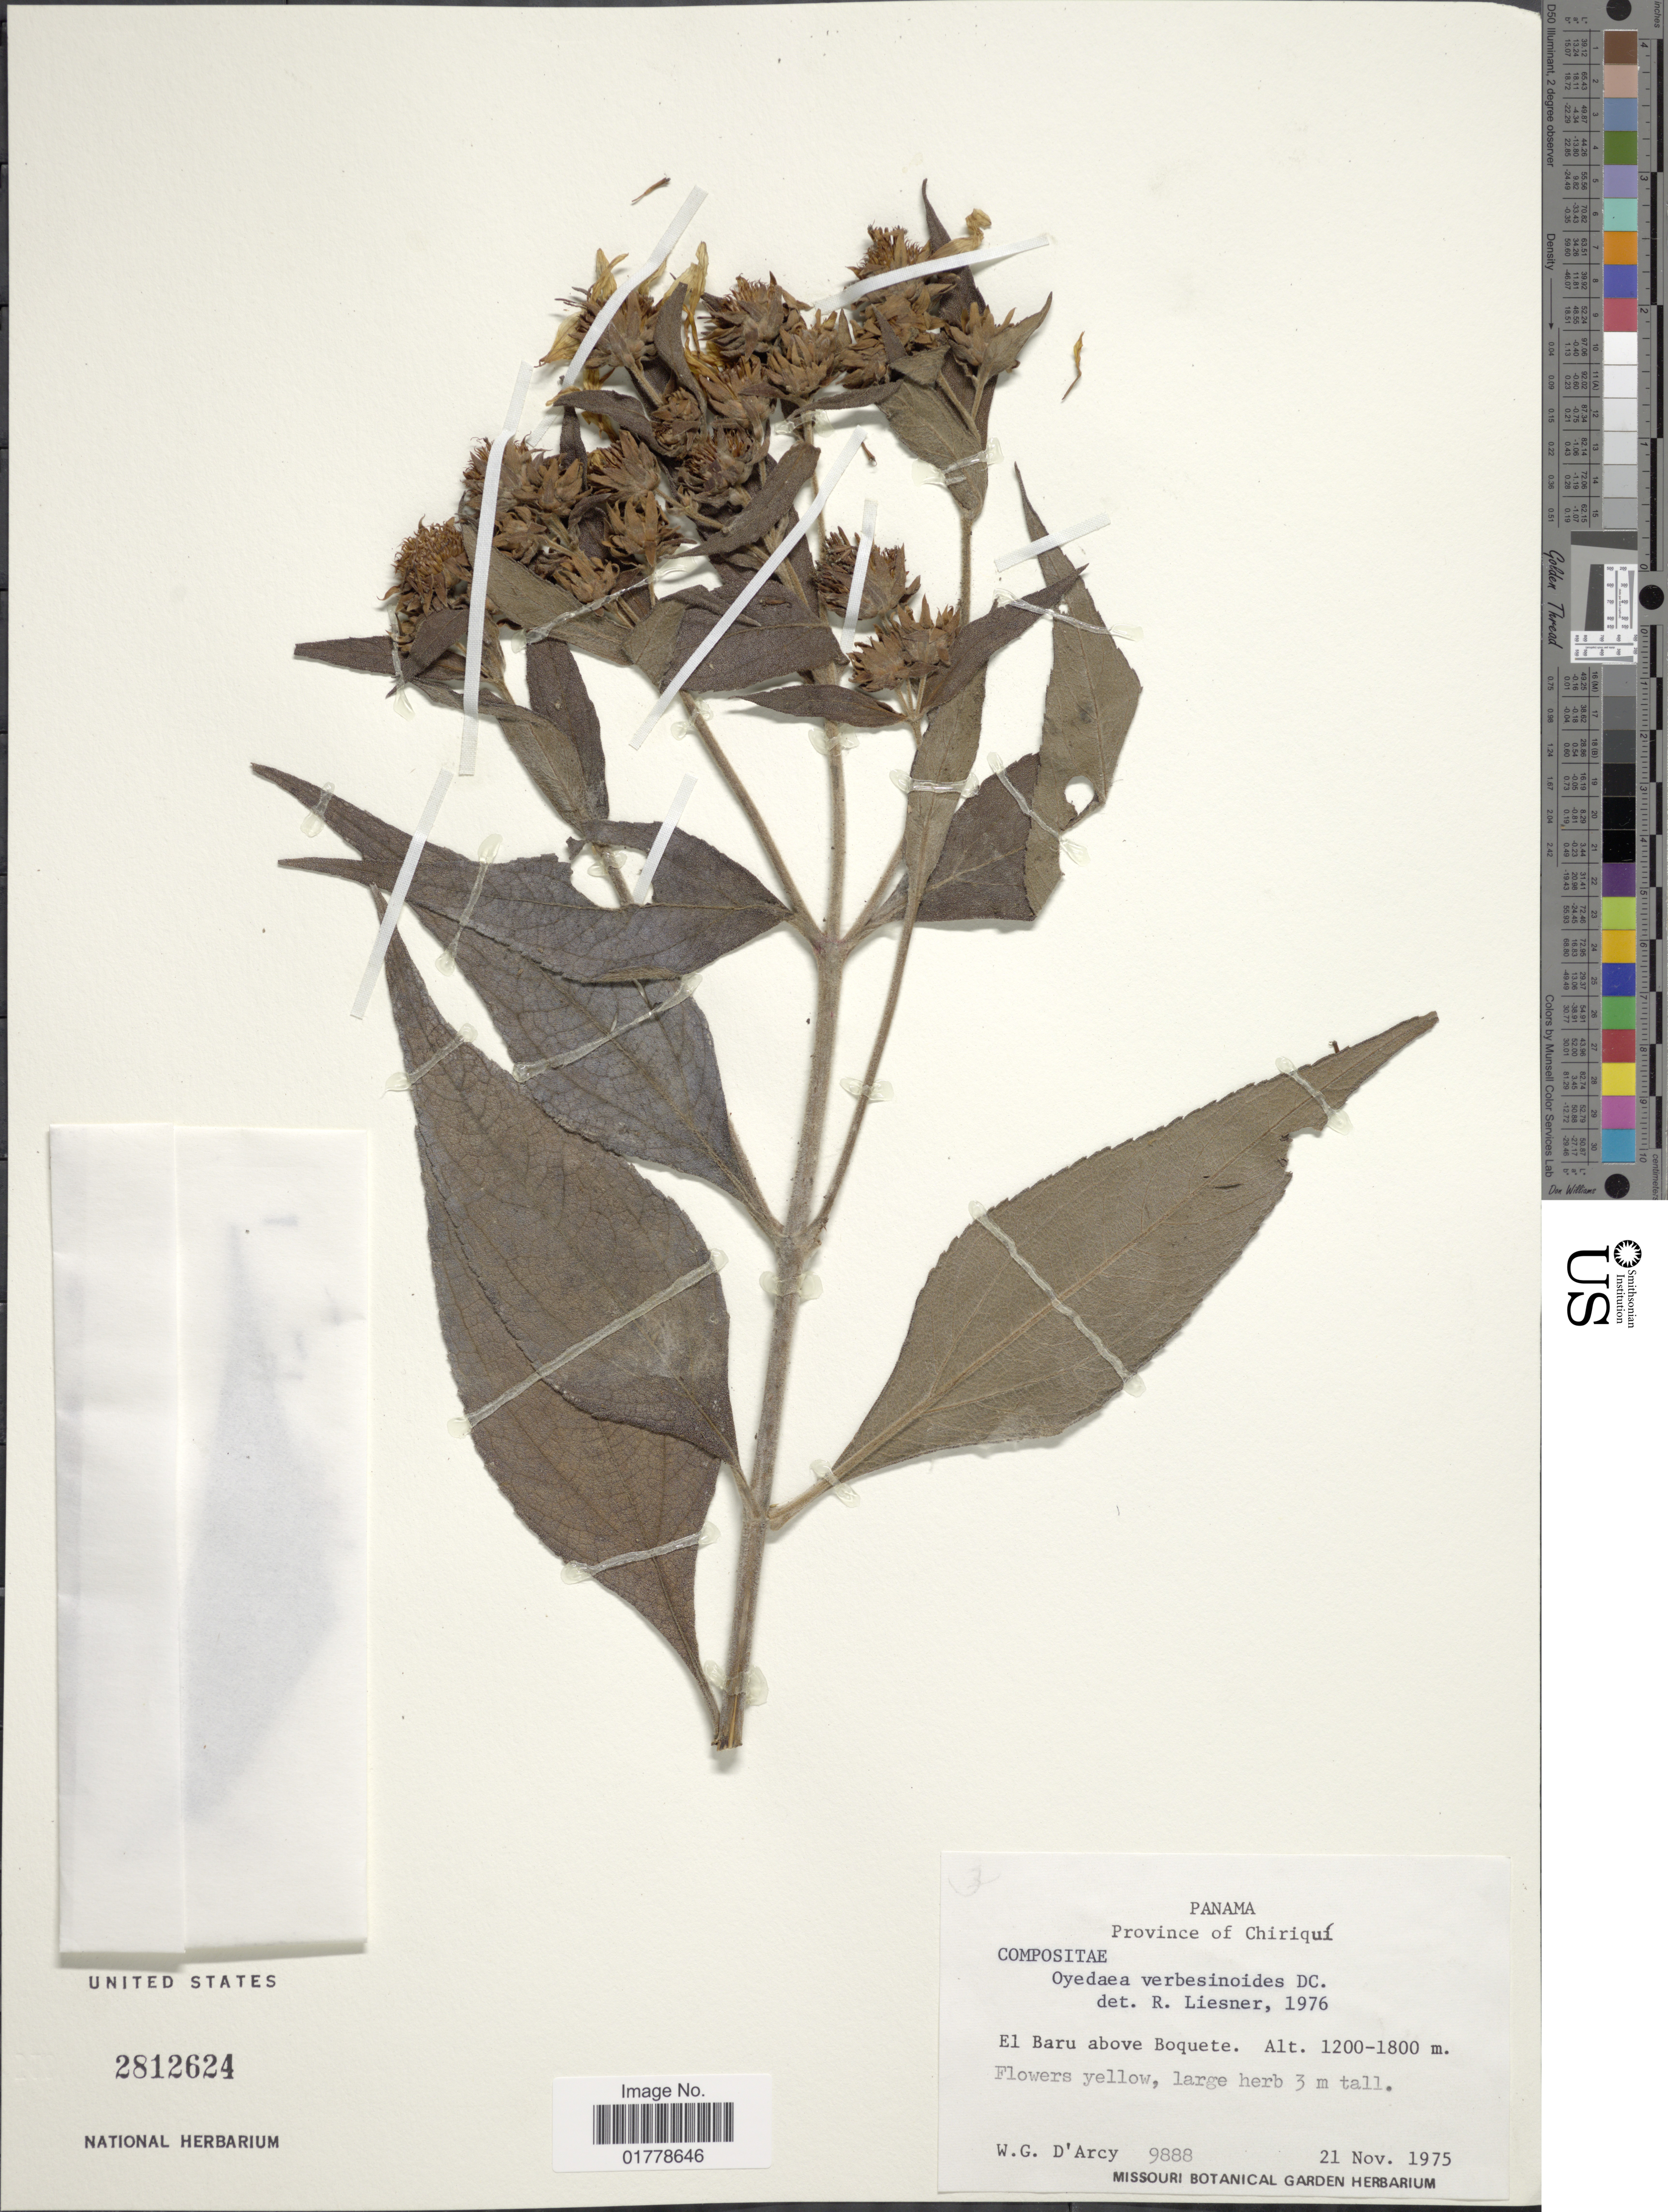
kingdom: Plantae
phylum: Tracheophyta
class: Magnoliopsida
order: Asterales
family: Asteraceae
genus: Oyedaea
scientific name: Oyedaea verbesinoides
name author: DC.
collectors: W. G. D'Arcy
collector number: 9888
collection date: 1975-11-21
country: Panama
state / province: Chiriqui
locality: Province of Chiriquí. El Baru above Boquete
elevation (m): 1200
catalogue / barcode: US 2812624